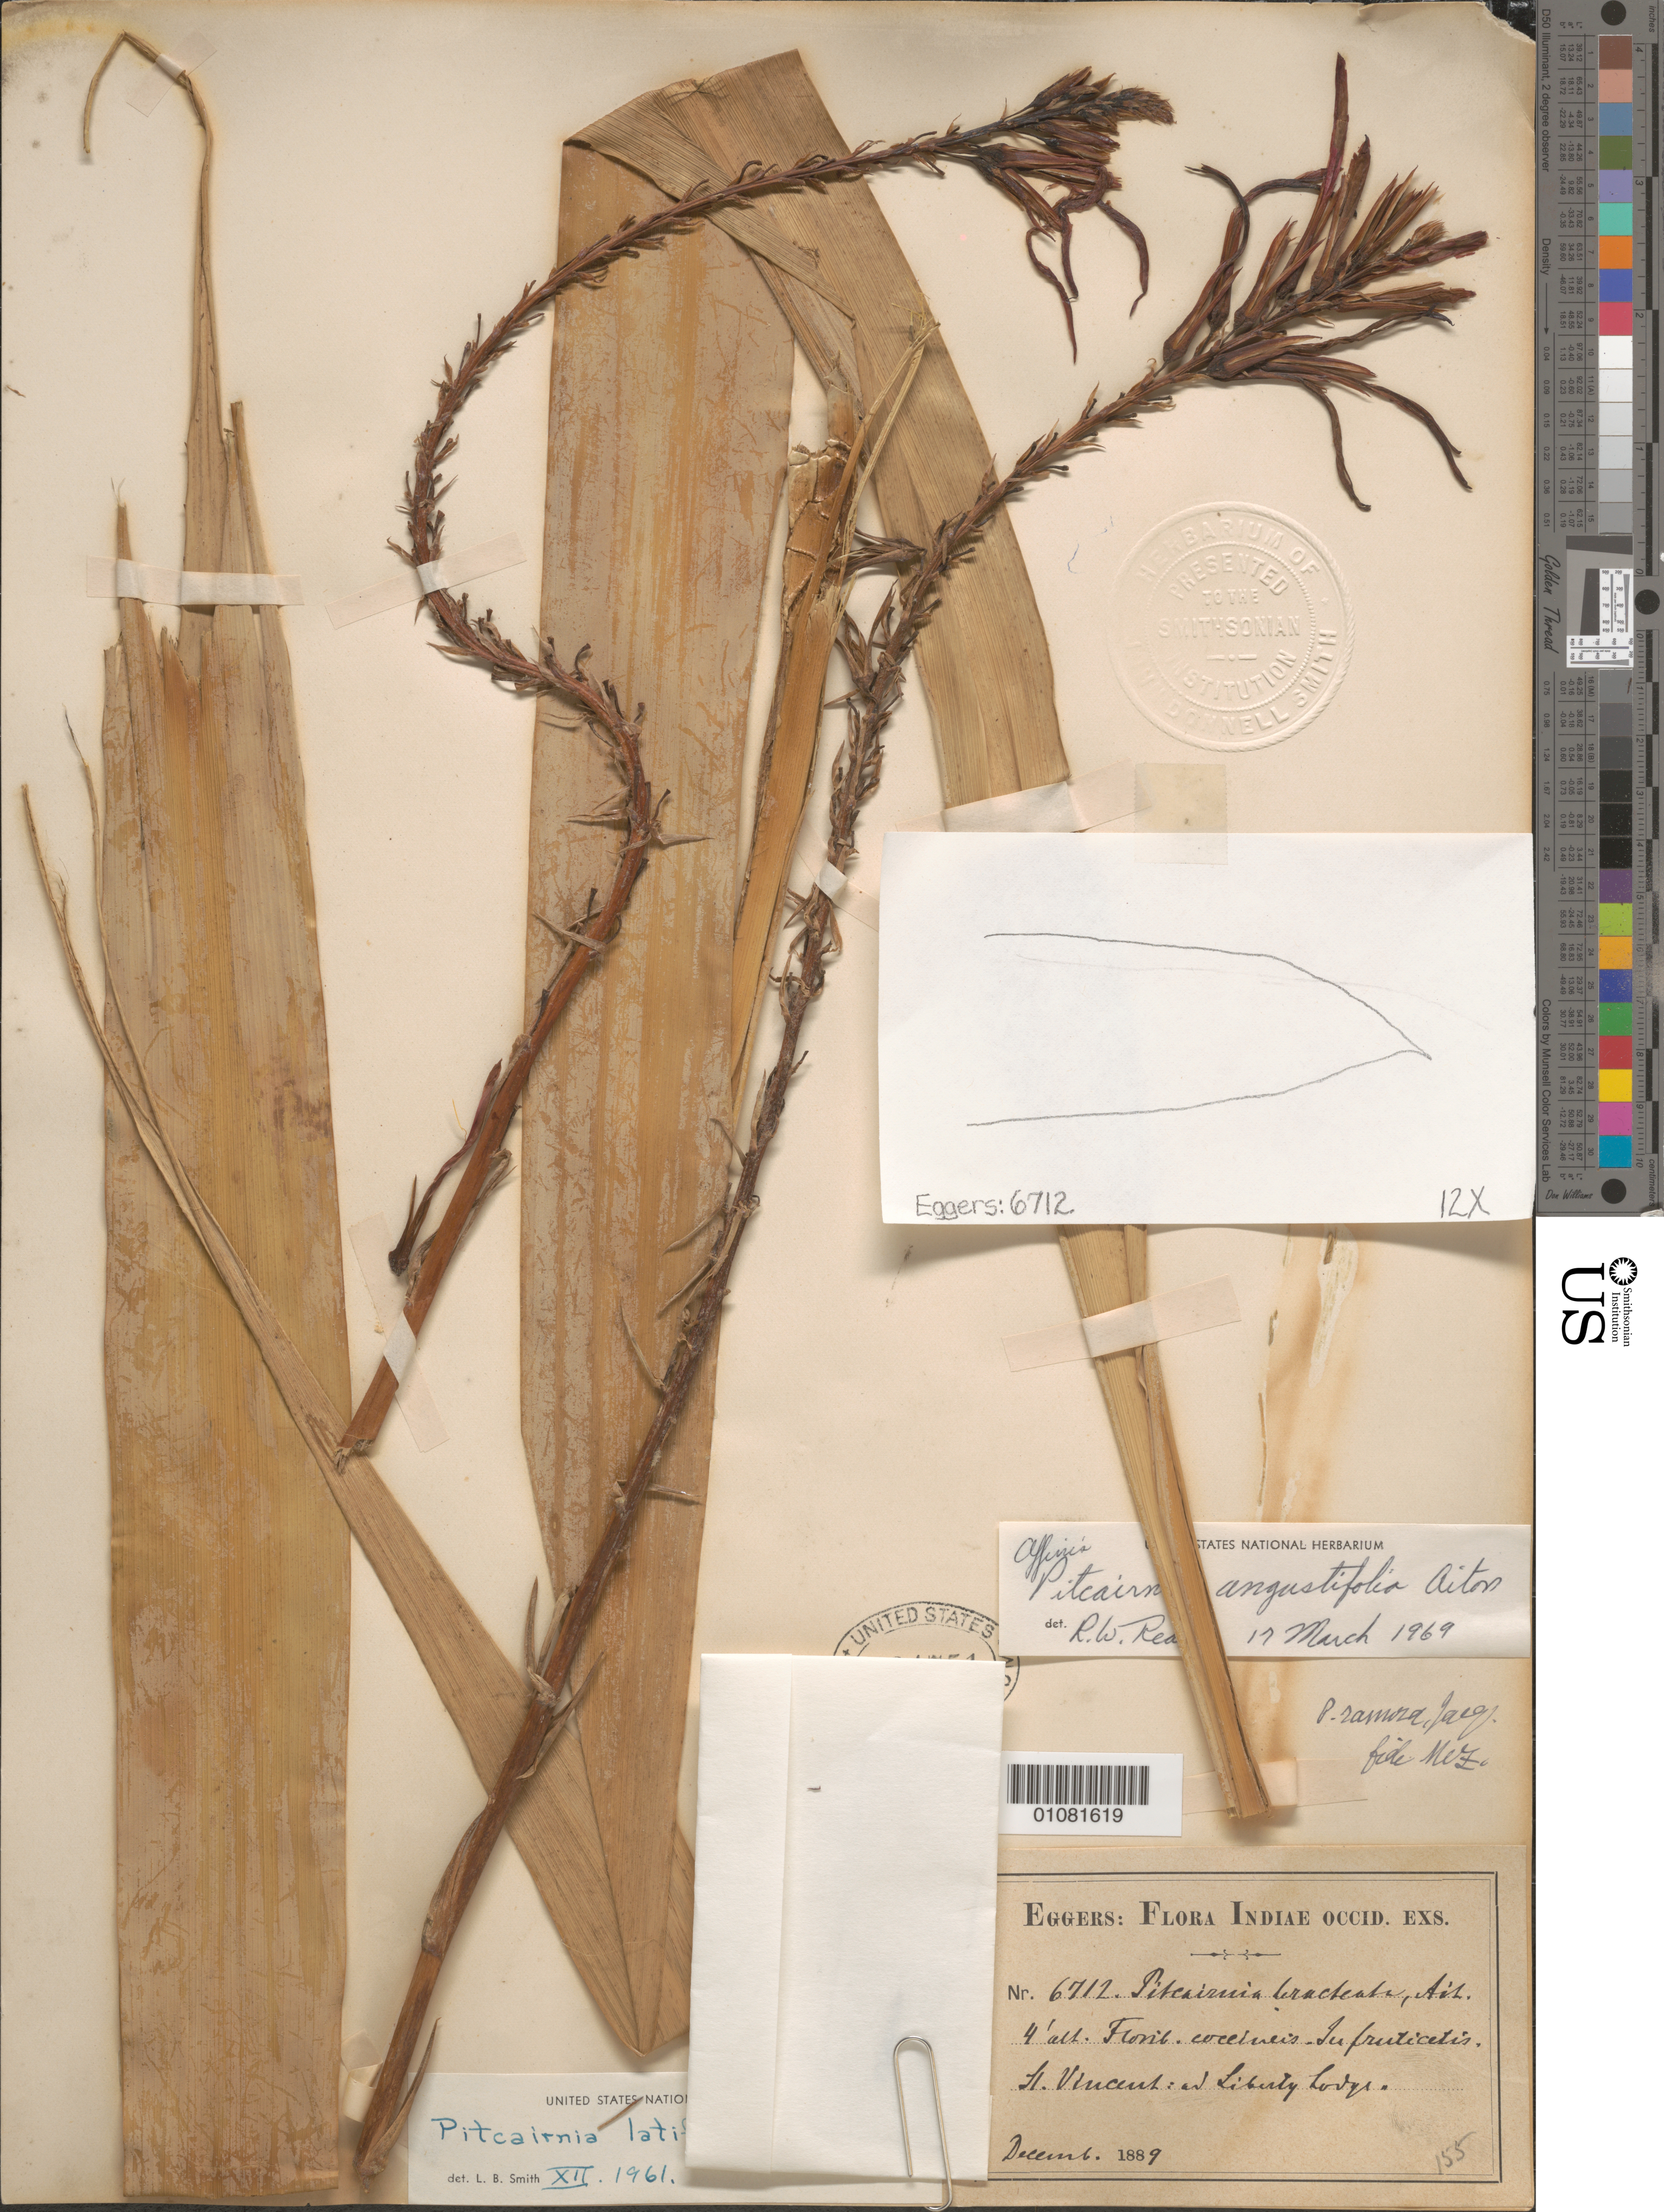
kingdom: Plantae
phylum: Tracheophyta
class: Liliopsida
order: Poales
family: Bromeliaceae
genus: Pitcairnia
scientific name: Pitcairnia angustifolia var. angustifolia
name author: Sol. ex Aiton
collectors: H. F. A. von Eggers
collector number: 6712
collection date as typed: Dec 1889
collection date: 1889-12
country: St. Vincent - Grenadines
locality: Liberty Lodge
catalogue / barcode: US 934751